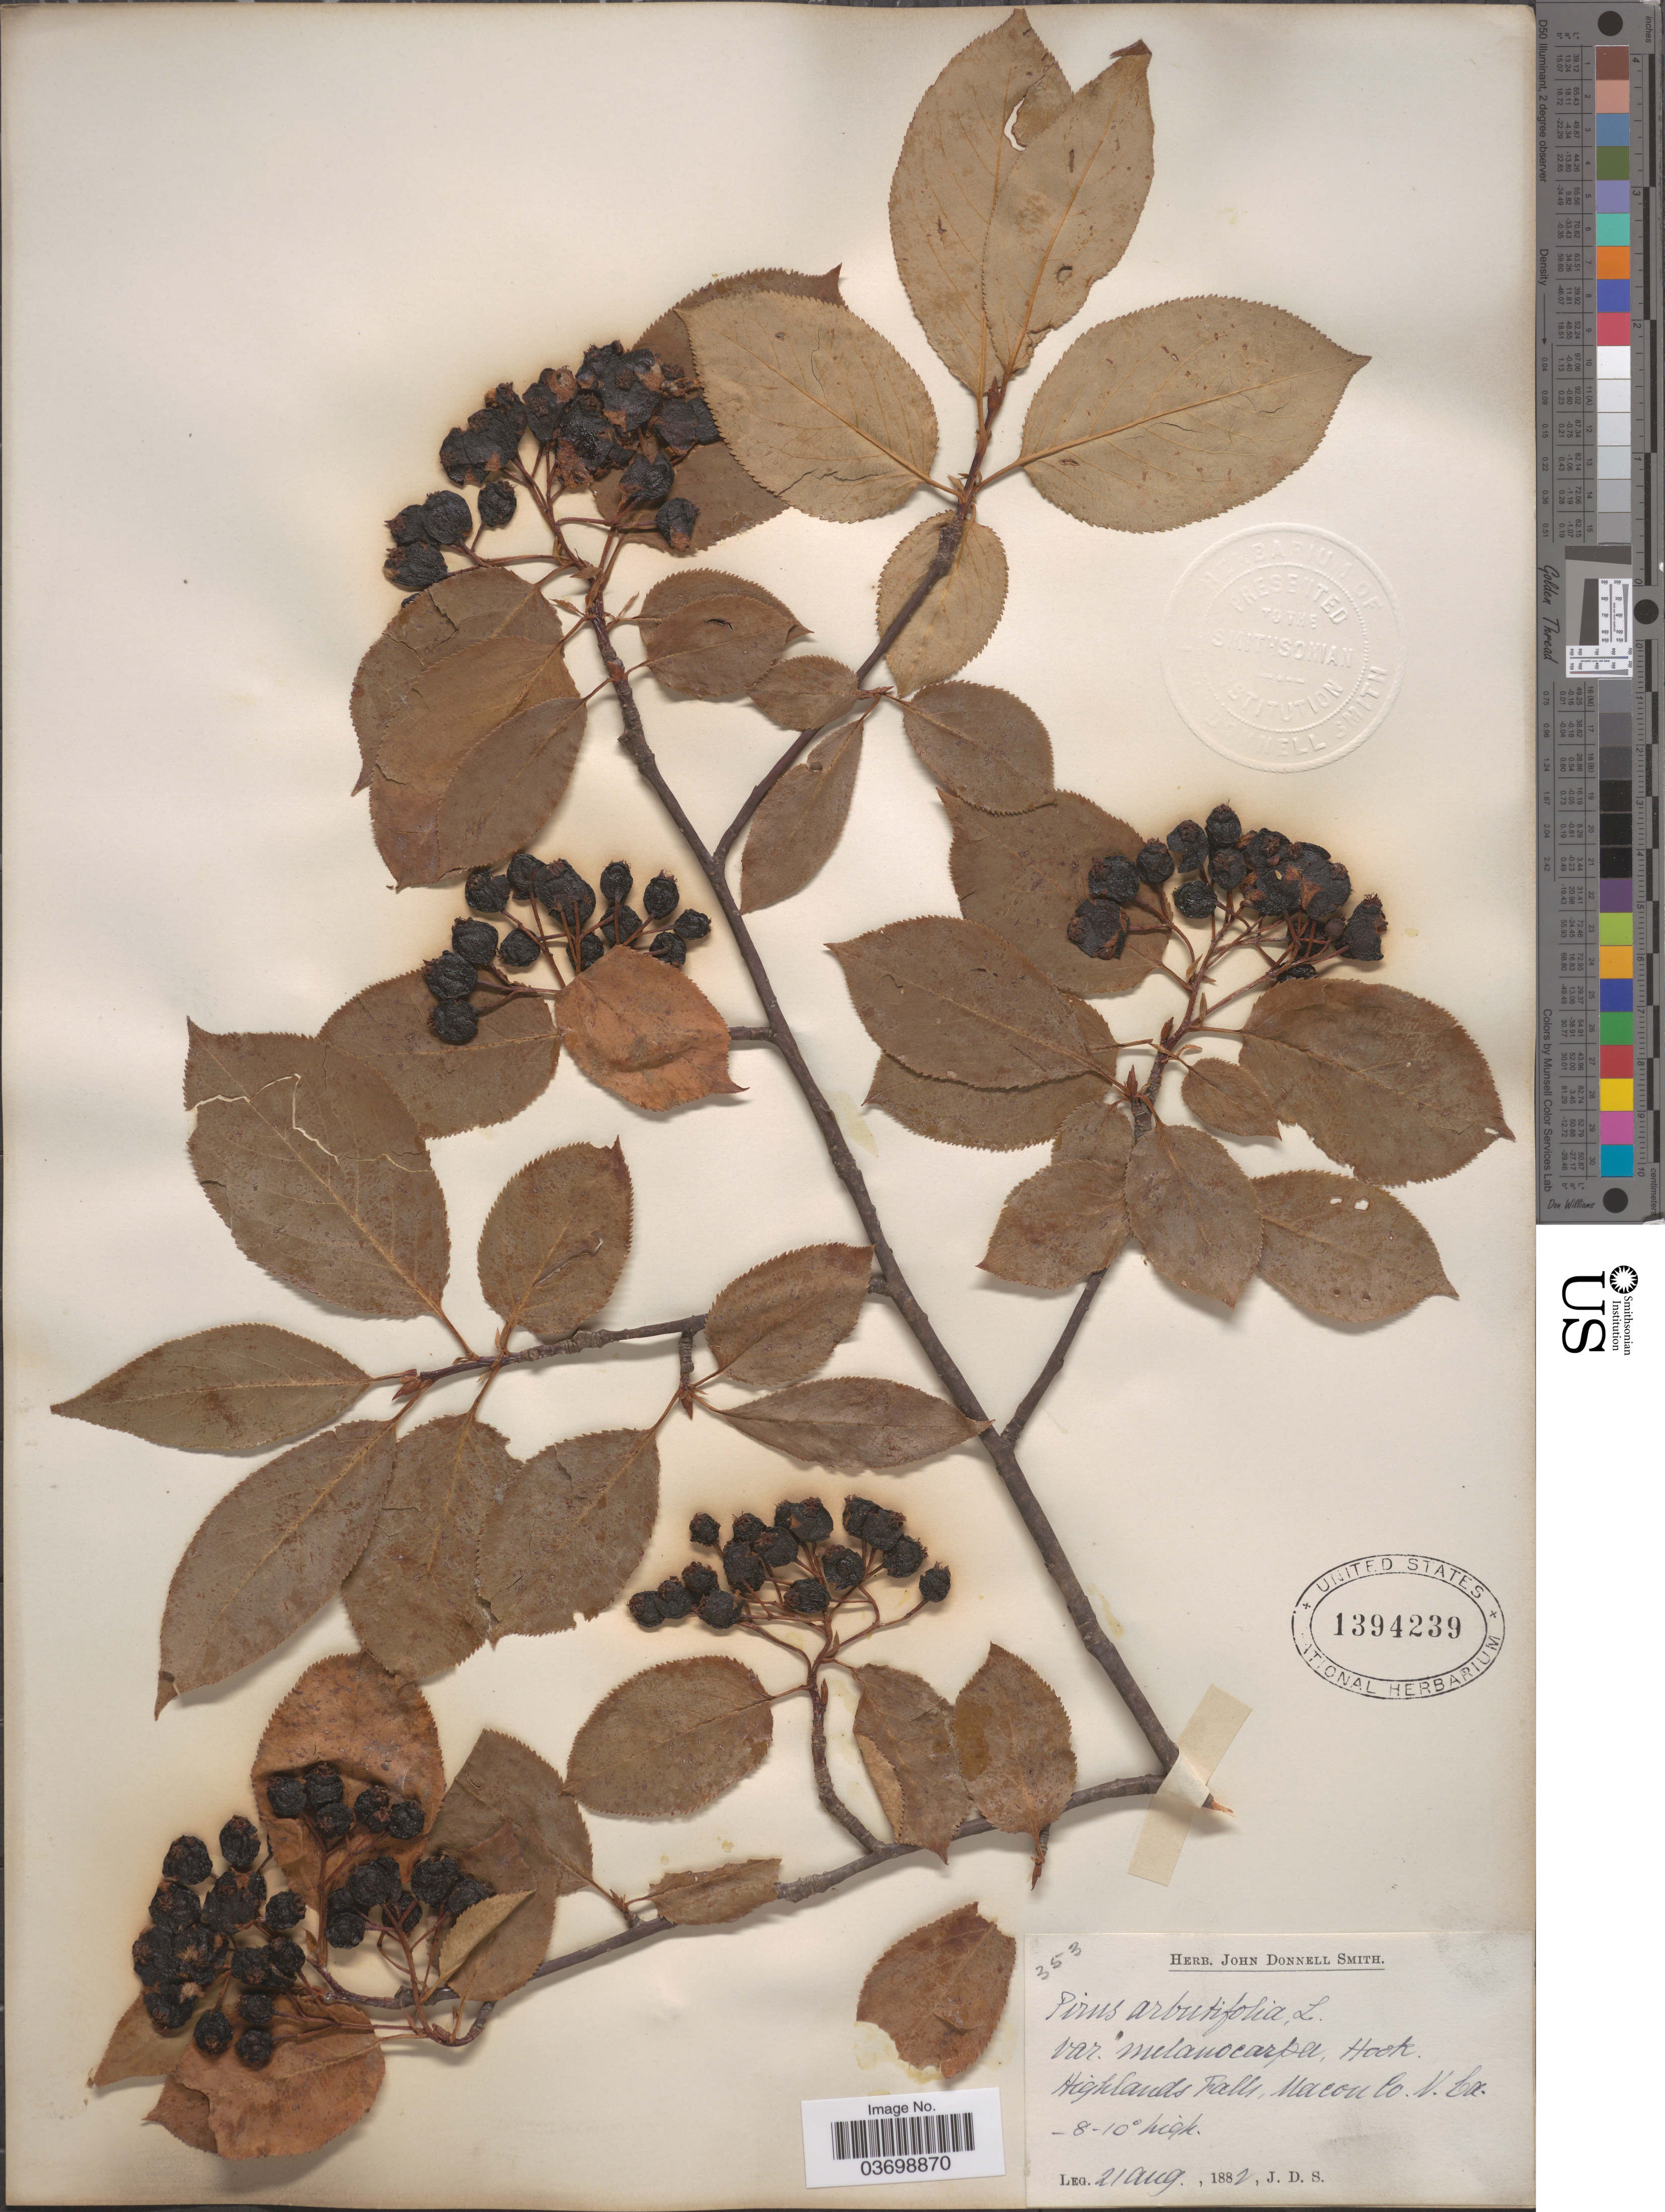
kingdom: Plantae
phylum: Tracheophyta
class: Magnoliopsida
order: Rosales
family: Rosaceae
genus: Aronia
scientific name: Aronia melanocarpa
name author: (Michx.) Elliott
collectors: J. Donnell Smith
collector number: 353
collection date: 1882-08-21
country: United States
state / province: North Carolina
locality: Highlands Falls, Macon County.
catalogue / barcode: US 1394239